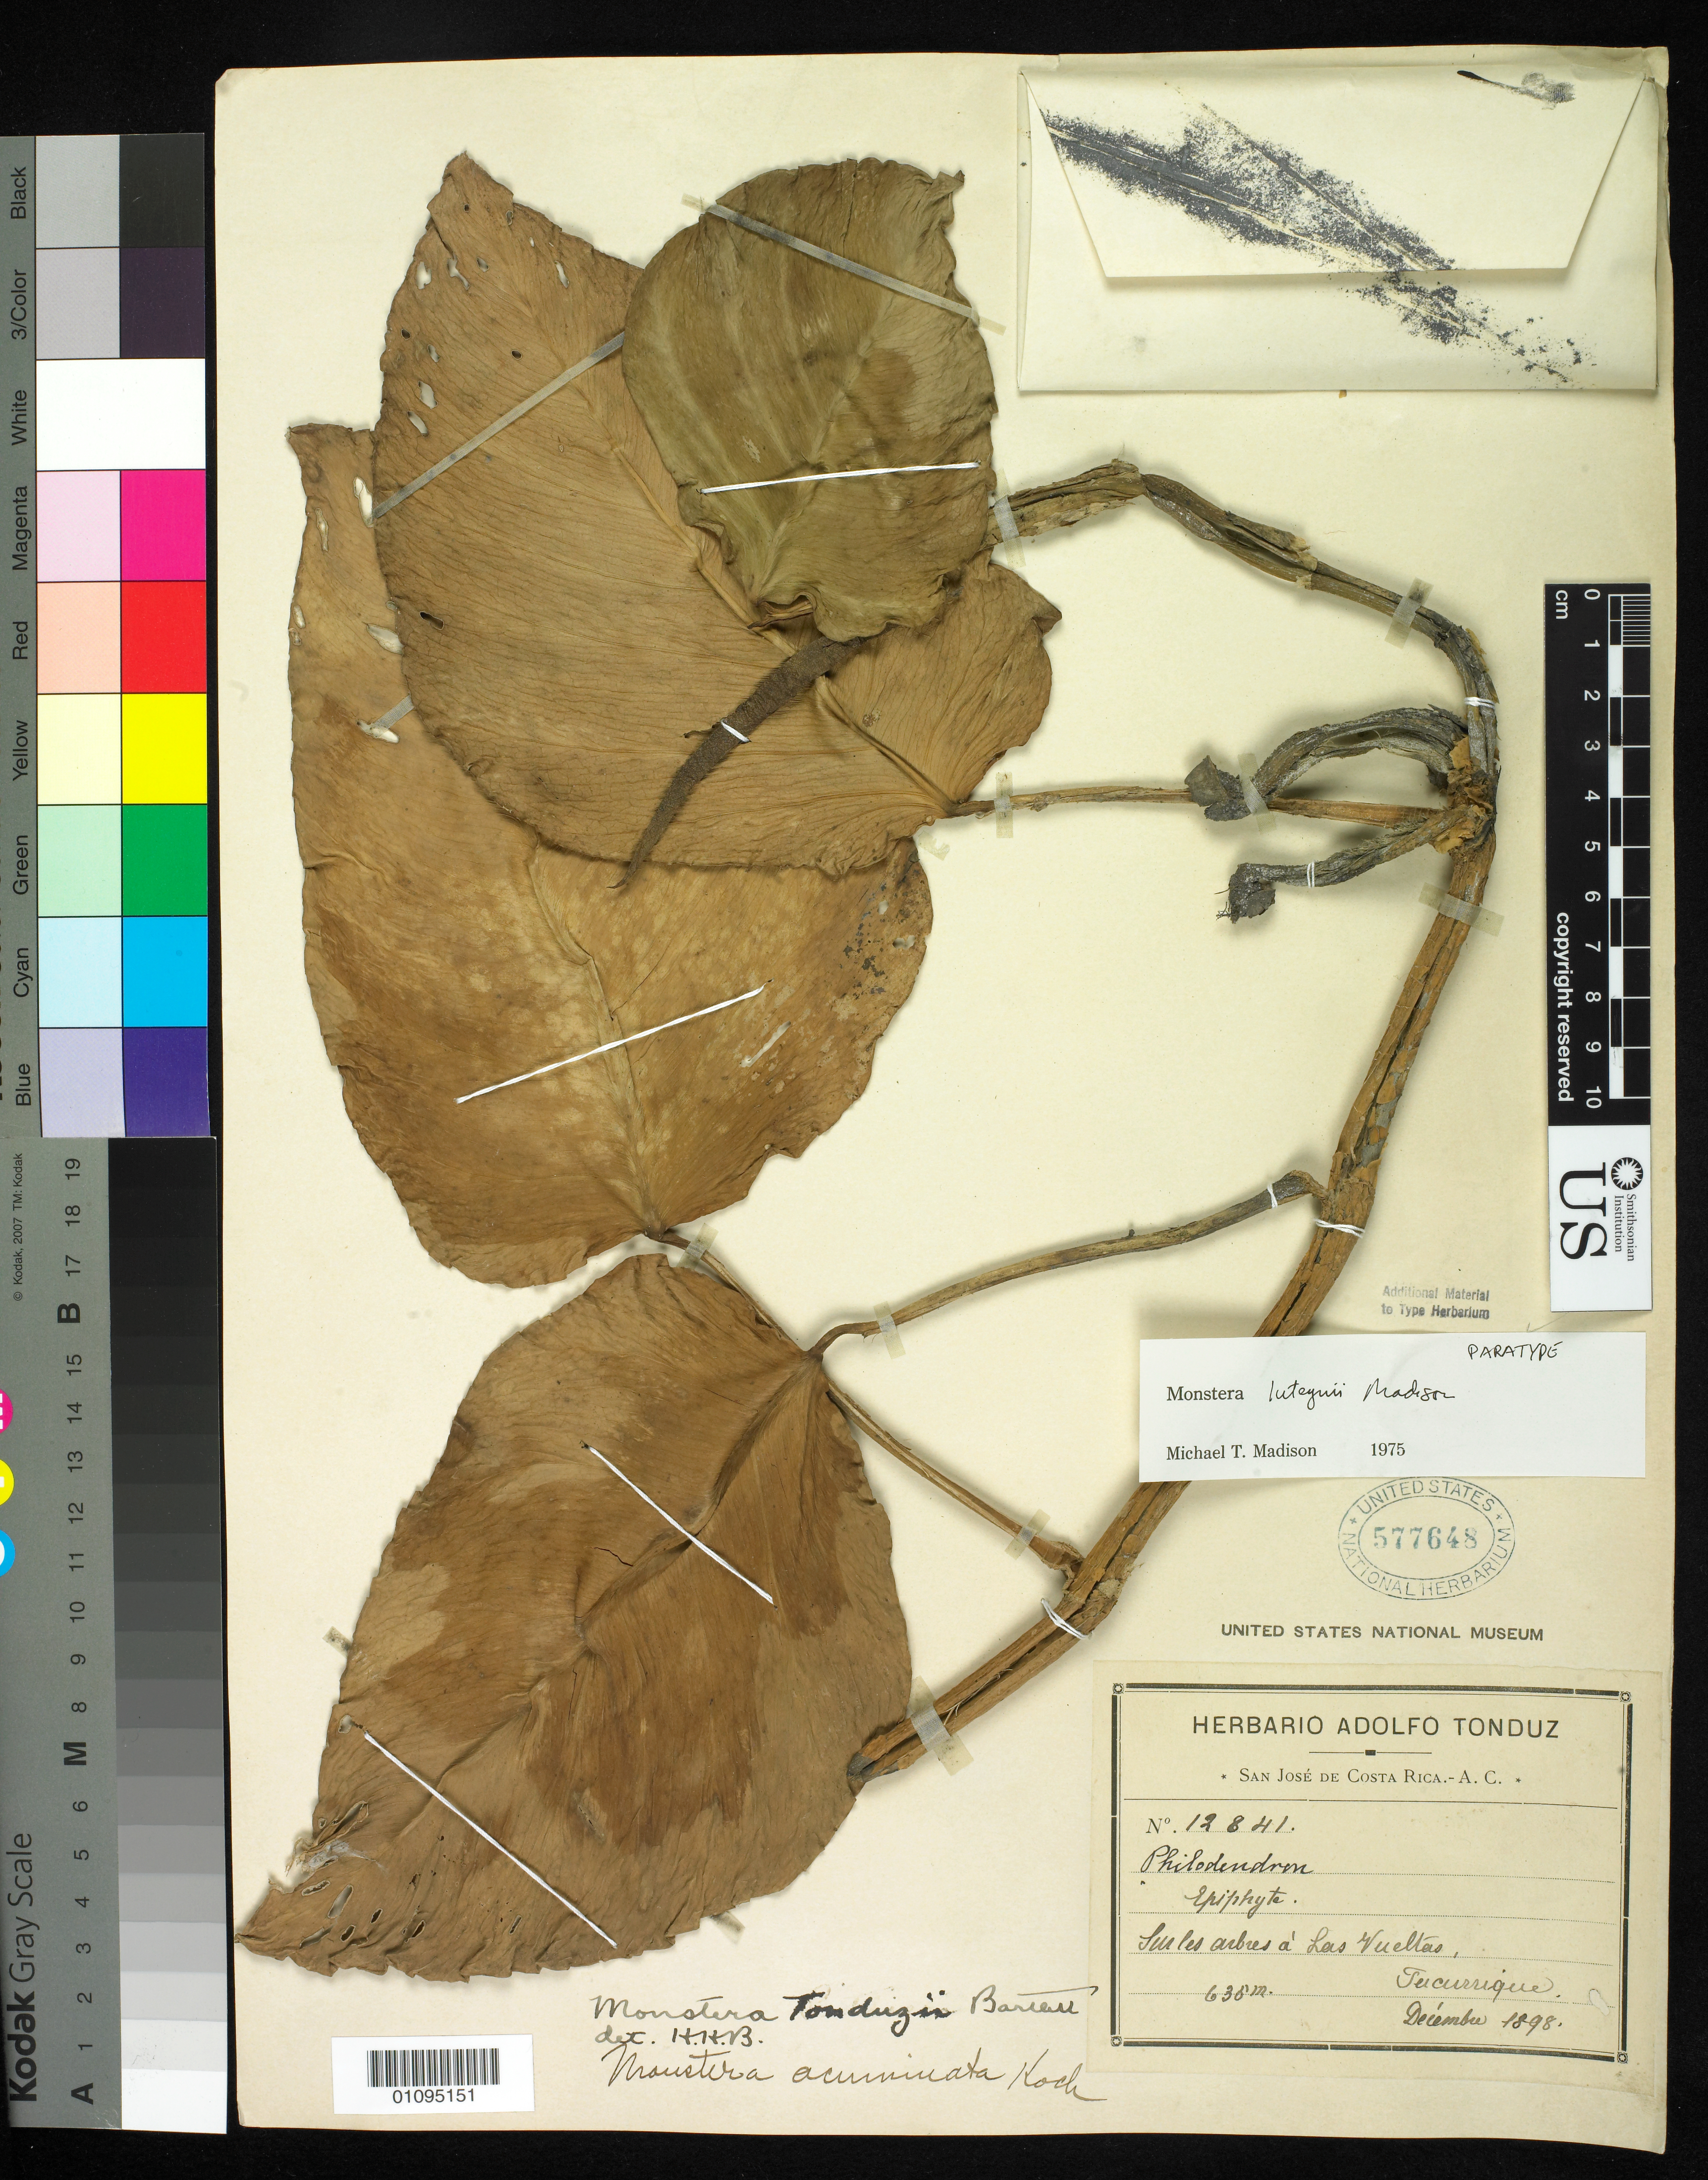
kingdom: Plantae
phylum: Tracheophyta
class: Liliopsida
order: Alismatales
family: Araceae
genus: Monstera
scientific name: Monstera luteynii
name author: Madison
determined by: Madison, Michael T.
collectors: A. Tonduz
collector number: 12841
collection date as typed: Dec 1898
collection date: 1898-12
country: Costa Rica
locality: Las Vueltas, Tucurrique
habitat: Sur les arbres.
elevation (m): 635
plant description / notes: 'Monstera tonduzii' also annotated on specimen; this species is not found in IPNI or Tropicos?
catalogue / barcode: US 577648